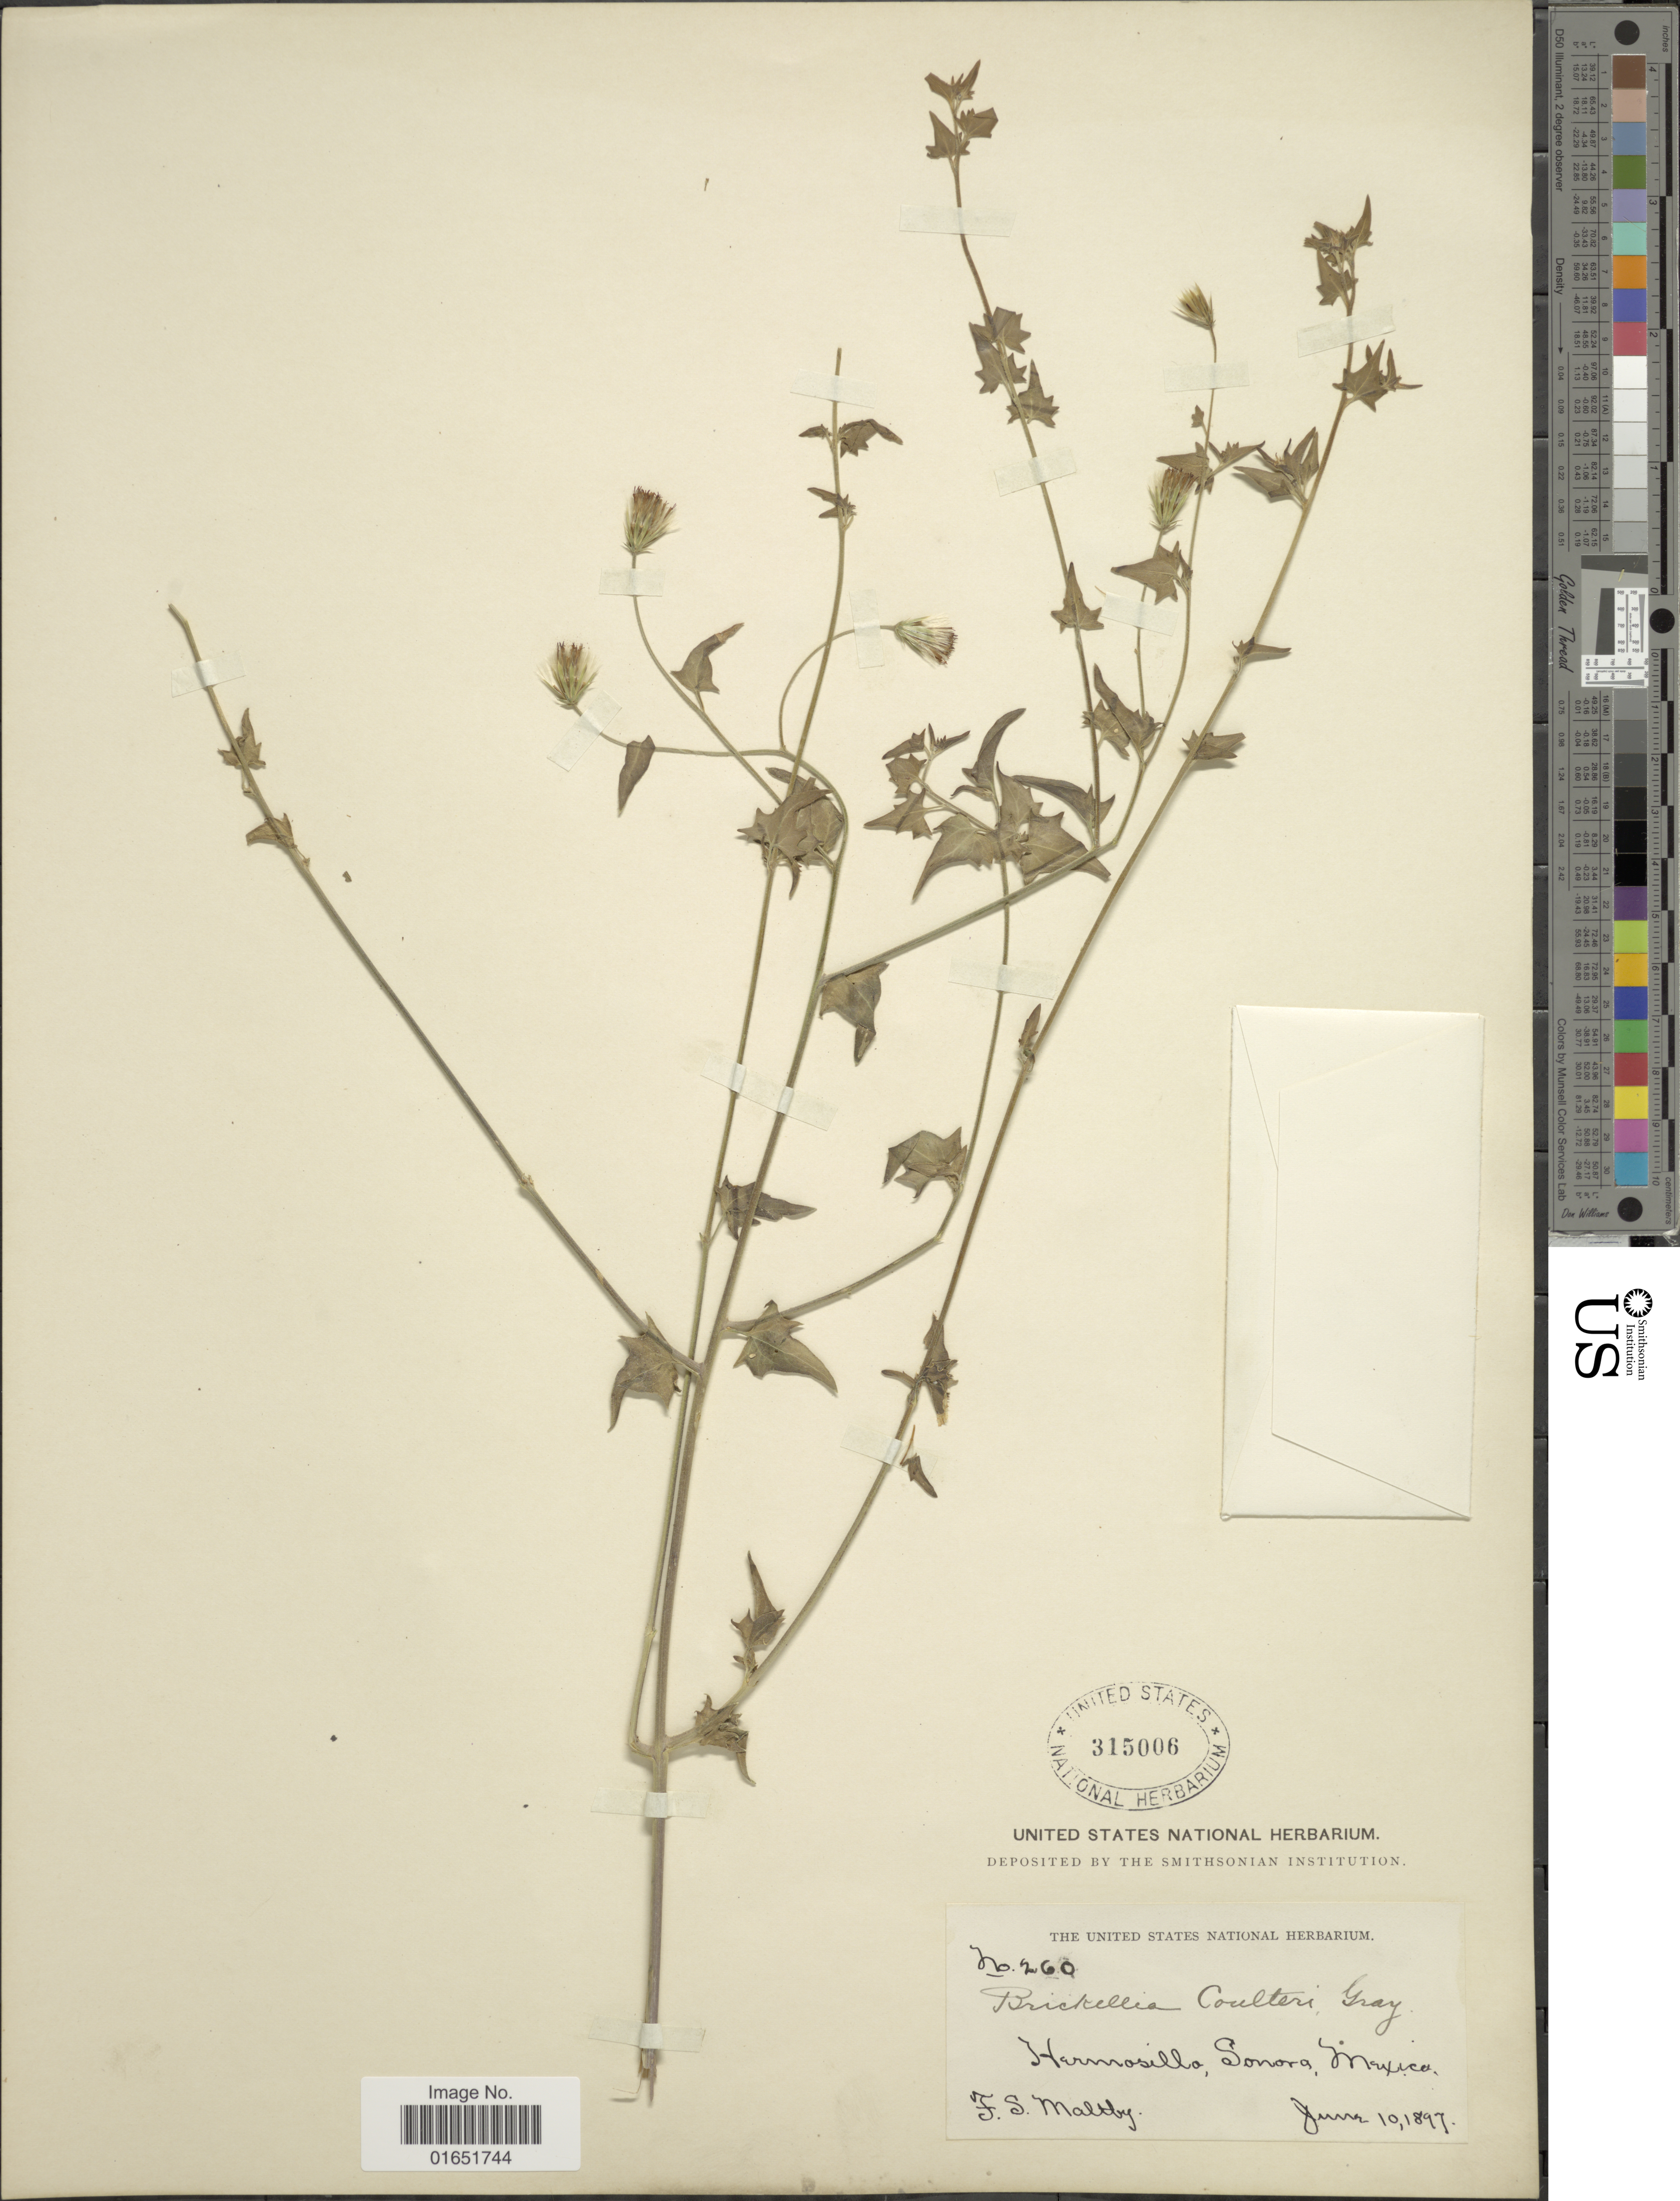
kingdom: Plantae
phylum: Tracheophyta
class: Magnoliopsida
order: Asterales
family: Asteraceae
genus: Brickellia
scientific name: Brickellia coulteri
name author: A. Gray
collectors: F. S. Maltby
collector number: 260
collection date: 1897-06-10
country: Mexico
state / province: Sonora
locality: Hermosillo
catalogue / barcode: US 315006